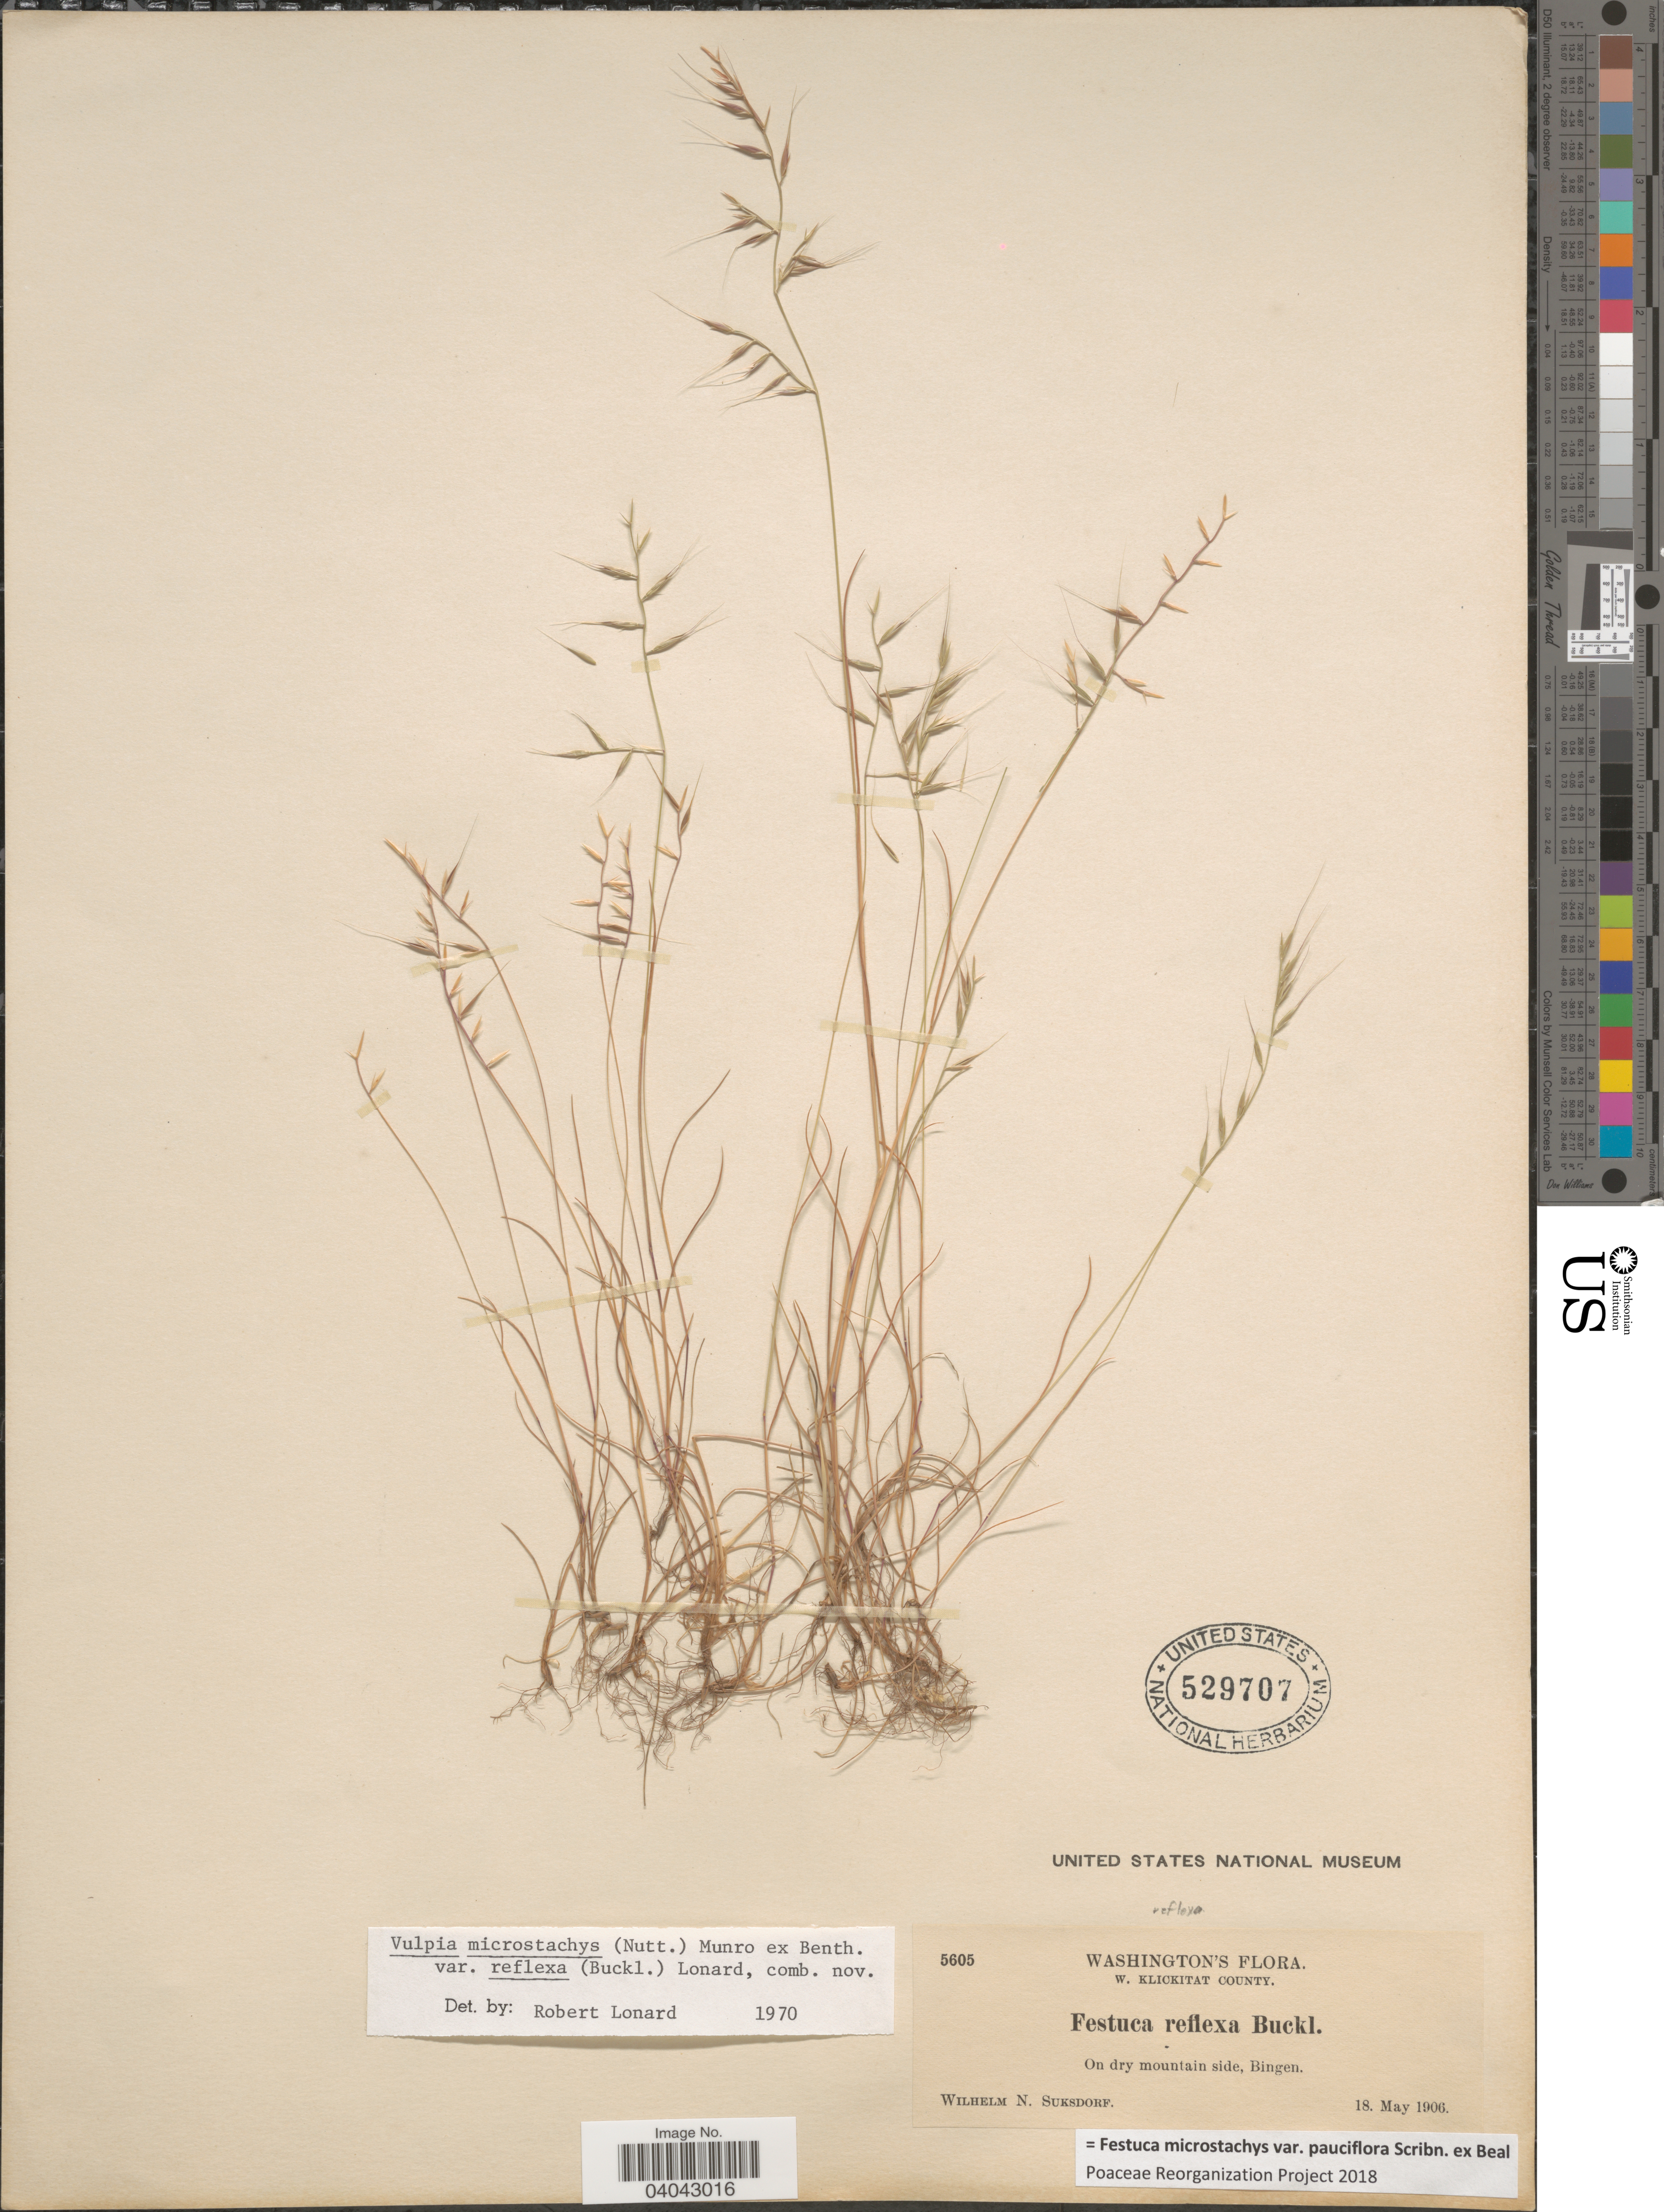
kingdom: Plantae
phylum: Tracheophyta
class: Liliopsida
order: Poales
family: Poaceae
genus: Festuca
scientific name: Festuca microstachys var. pauciflora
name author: Scribn. ex W.J. Beal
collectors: W. N. Suksdorf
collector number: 5605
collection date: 1906-05-18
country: United States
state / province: Washington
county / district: Klickitat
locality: W. Klickitat County. On dry mountain side, Bingen.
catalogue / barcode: US 529707